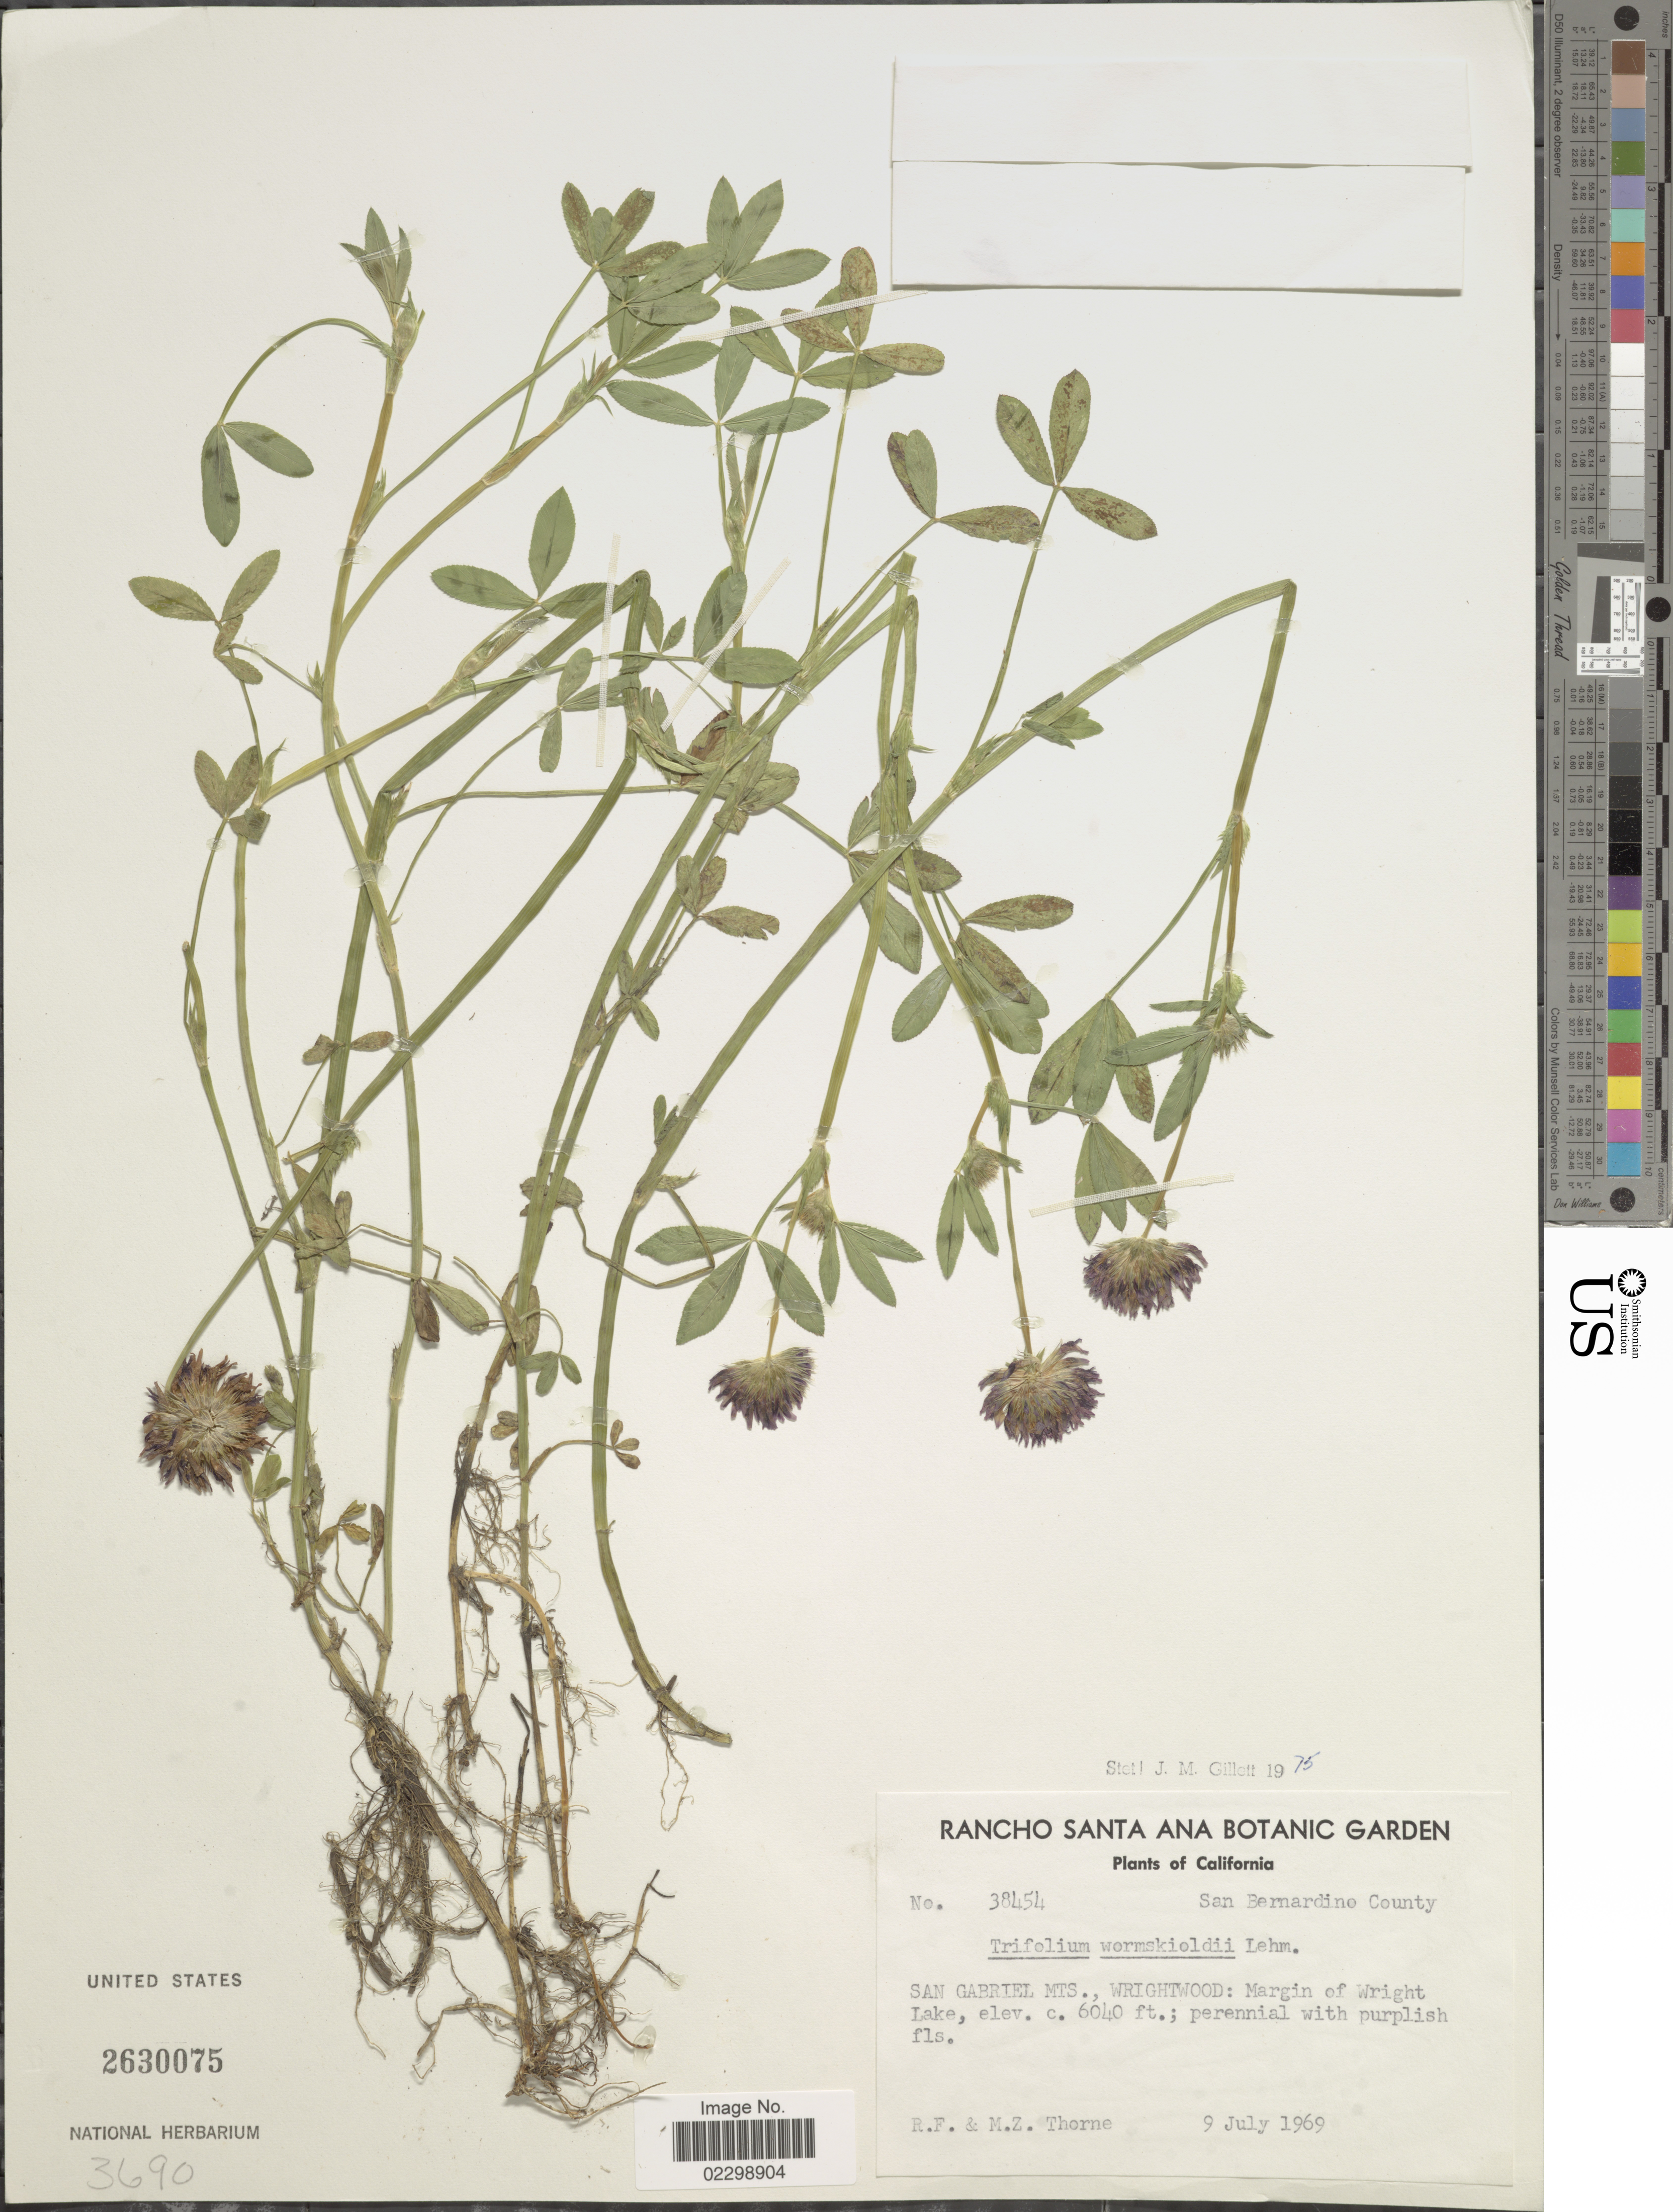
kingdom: Plantae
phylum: Tracheophyta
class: Magnoliopsida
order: Fabales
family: Fabaceae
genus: Trifolium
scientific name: Trifolium wormskioldii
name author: Lehm.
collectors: R. F. Thorne & M. Thorne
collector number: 38454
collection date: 1969-07-09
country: United States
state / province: California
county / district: Los Angeles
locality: San Gabriel Mts., Wrightwood: Margin of Wright Lake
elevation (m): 1841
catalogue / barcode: US 2630075